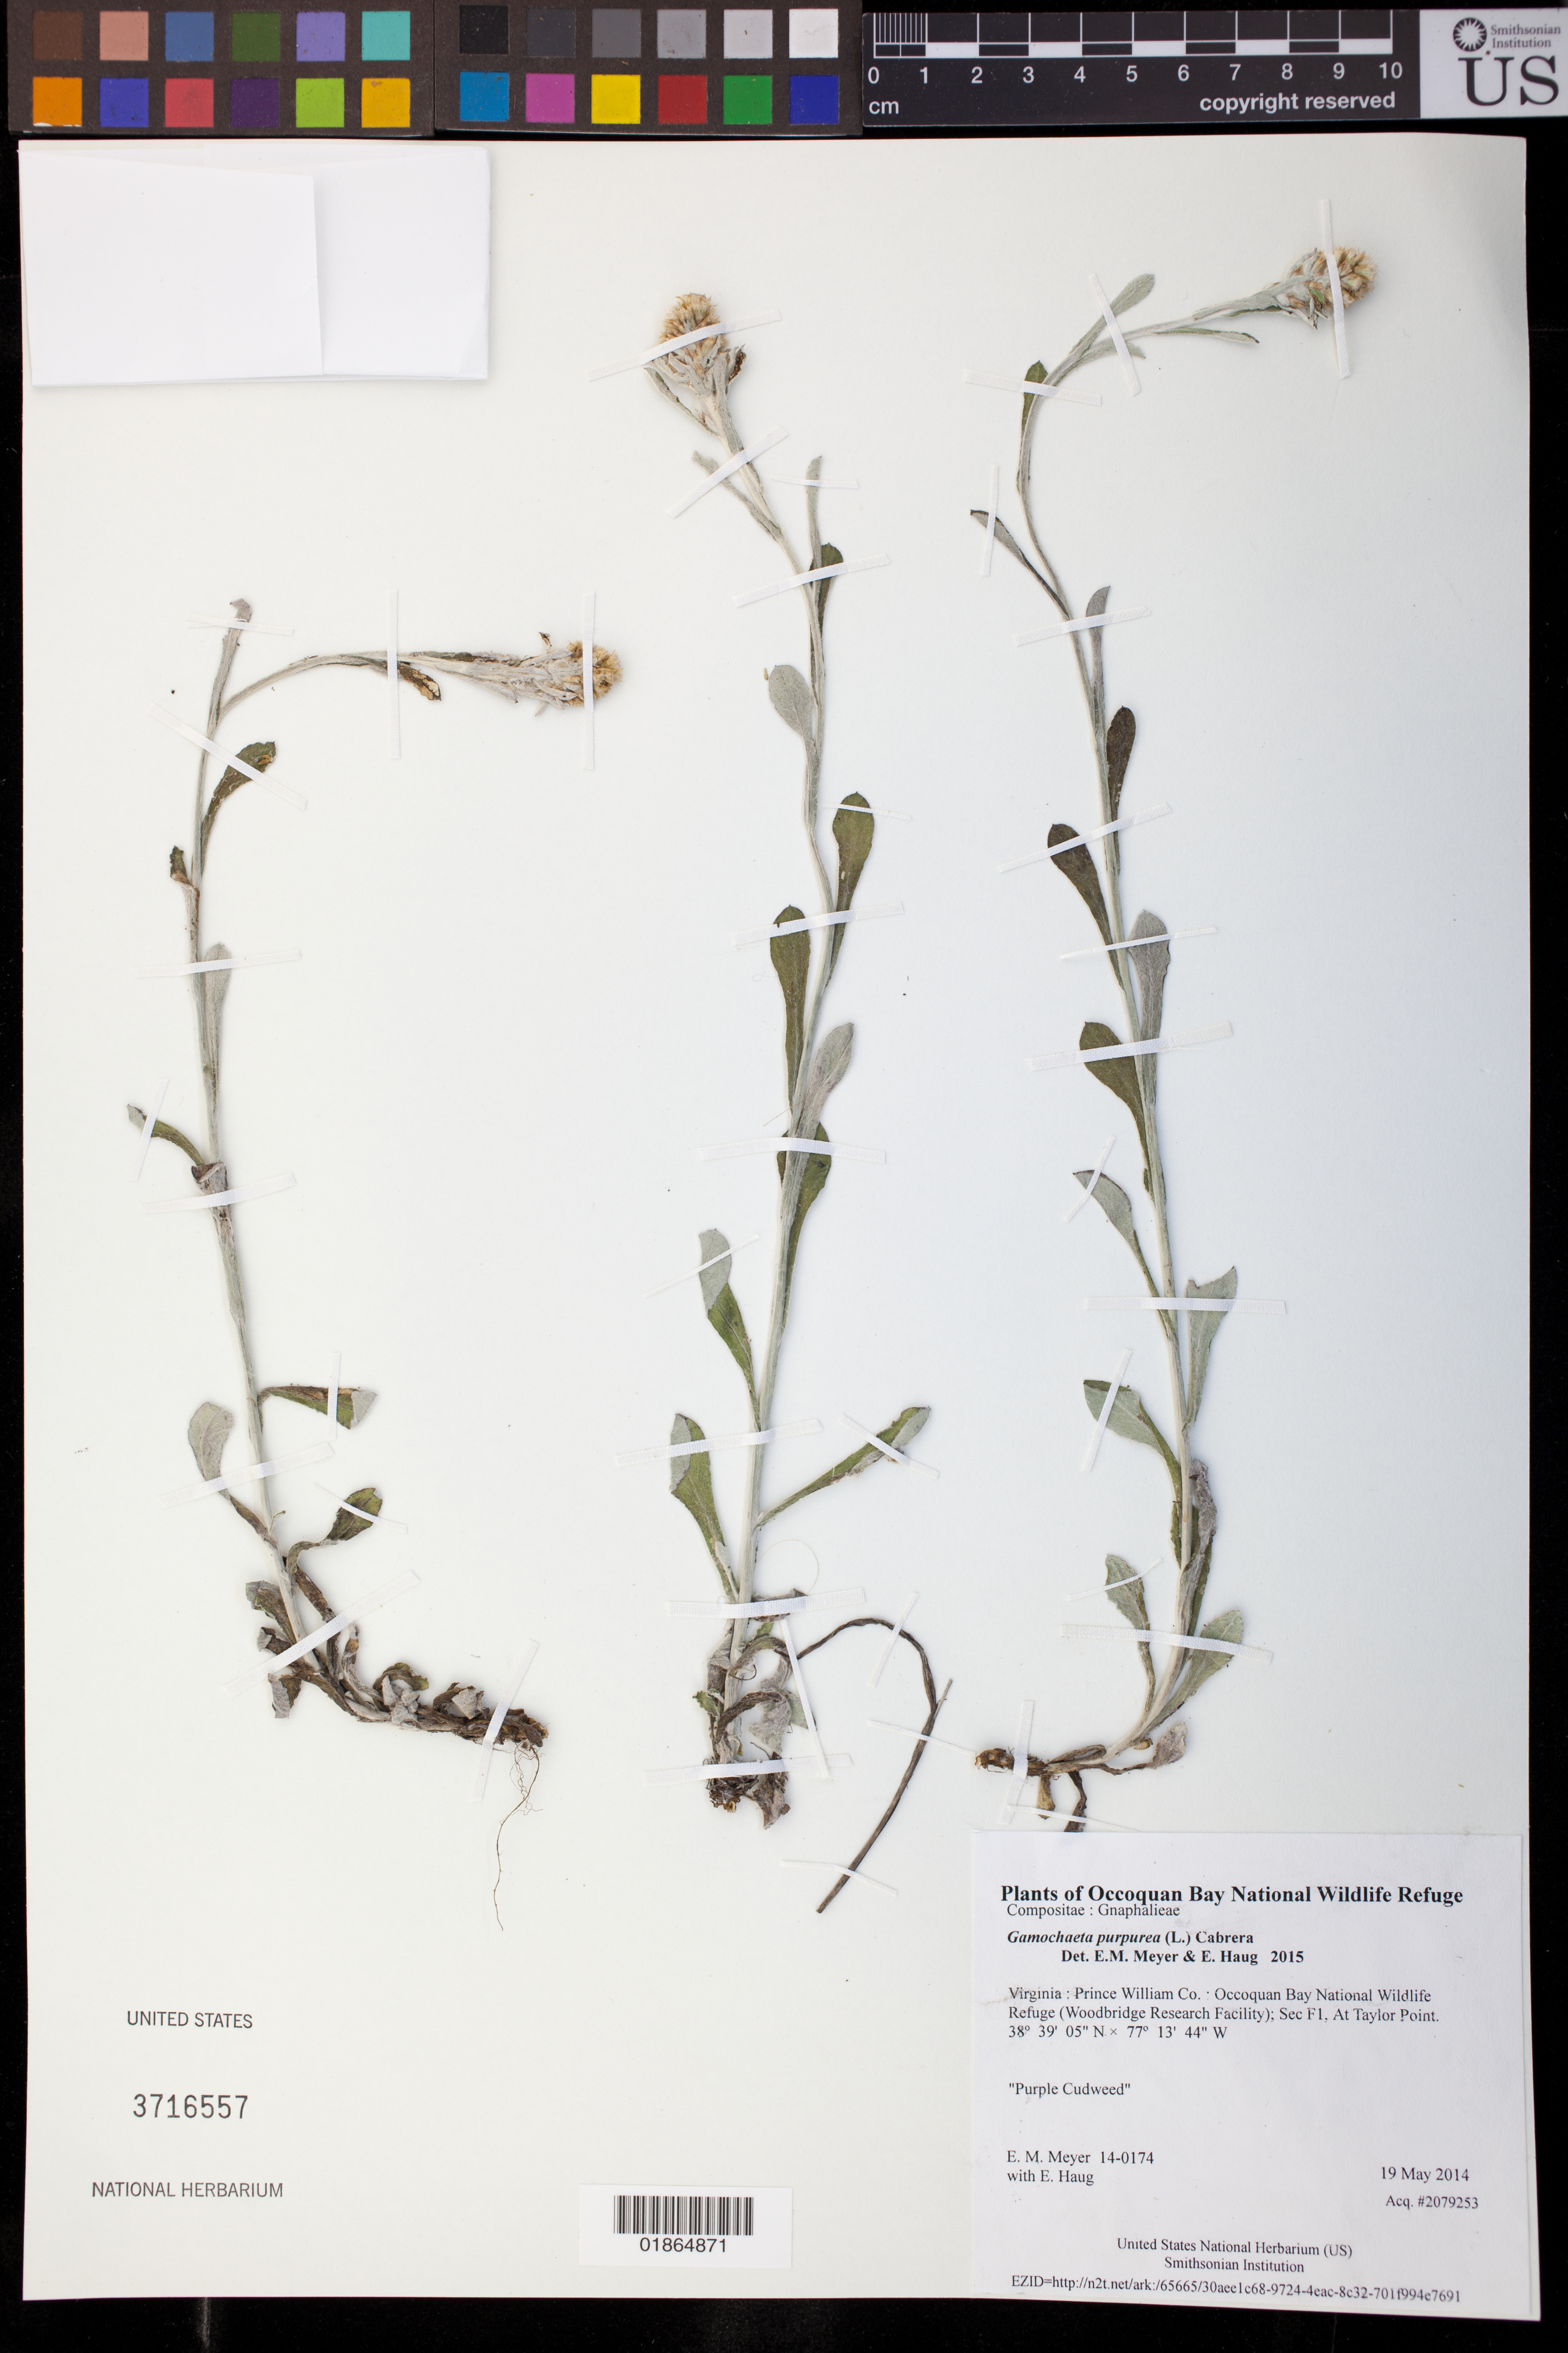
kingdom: Plantae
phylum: Tracheophyta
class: Magnoliopsida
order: Asterales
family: Asteraceae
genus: Gamochaeta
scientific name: Gamochaeta purpurea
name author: (L.) Cabrera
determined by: Meyer, E. M.; Haug, E.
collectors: E. M. Meyer & E. Haug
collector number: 14-0174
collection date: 2014-05-19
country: United States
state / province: Virginia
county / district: Prince William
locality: Occoquan Bay National Wildlife Refuge (Woodbridge Research Facility); Sec F1, At Taylor Point.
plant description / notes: Purple Cudweed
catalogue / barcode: US 3716557